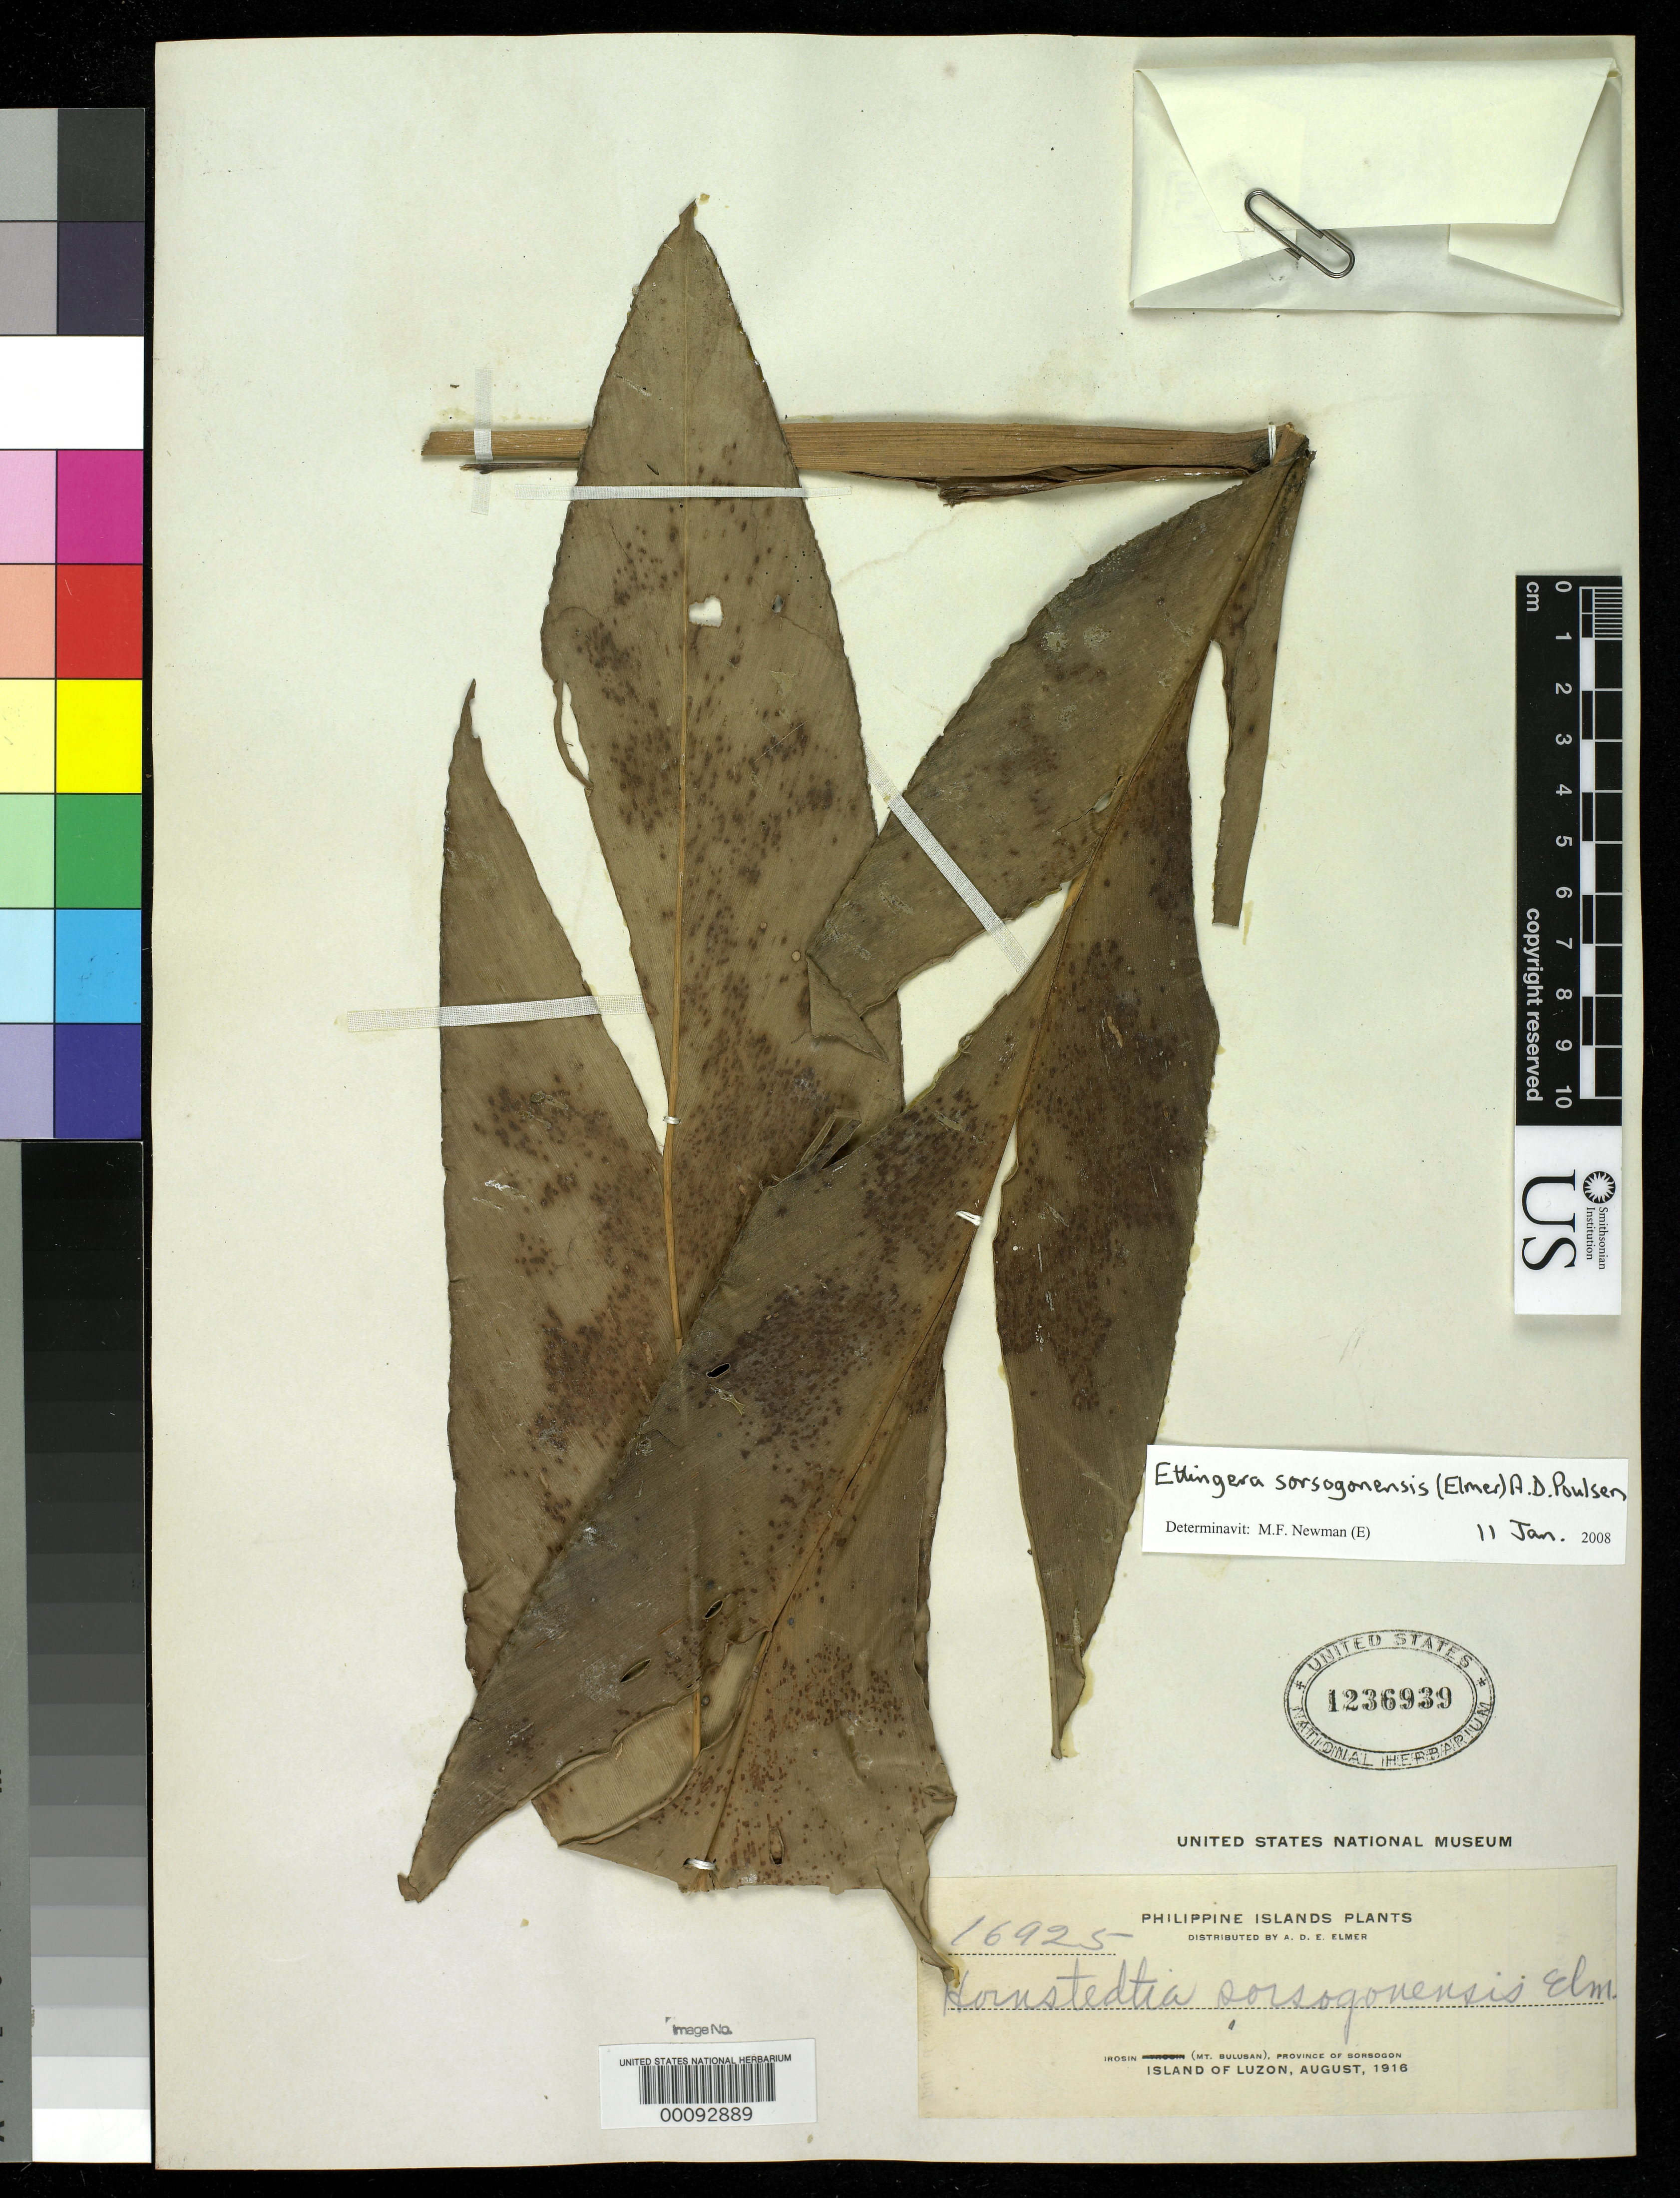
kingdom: Plantae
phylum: Tracheophyta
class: Liliopsida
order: Zingiberales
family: Zingiberaceae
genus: Hornstedtia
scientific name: Hornstedtia sorsogonensis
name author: Elmer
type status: Isotype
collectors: A. D. E. Elmer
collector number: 16925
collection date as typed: Aug 1916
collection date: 1916-08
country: Philippines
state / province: Bicol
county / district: Sorsogon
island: Luzon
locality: Irosin.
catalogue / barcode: US 1236939